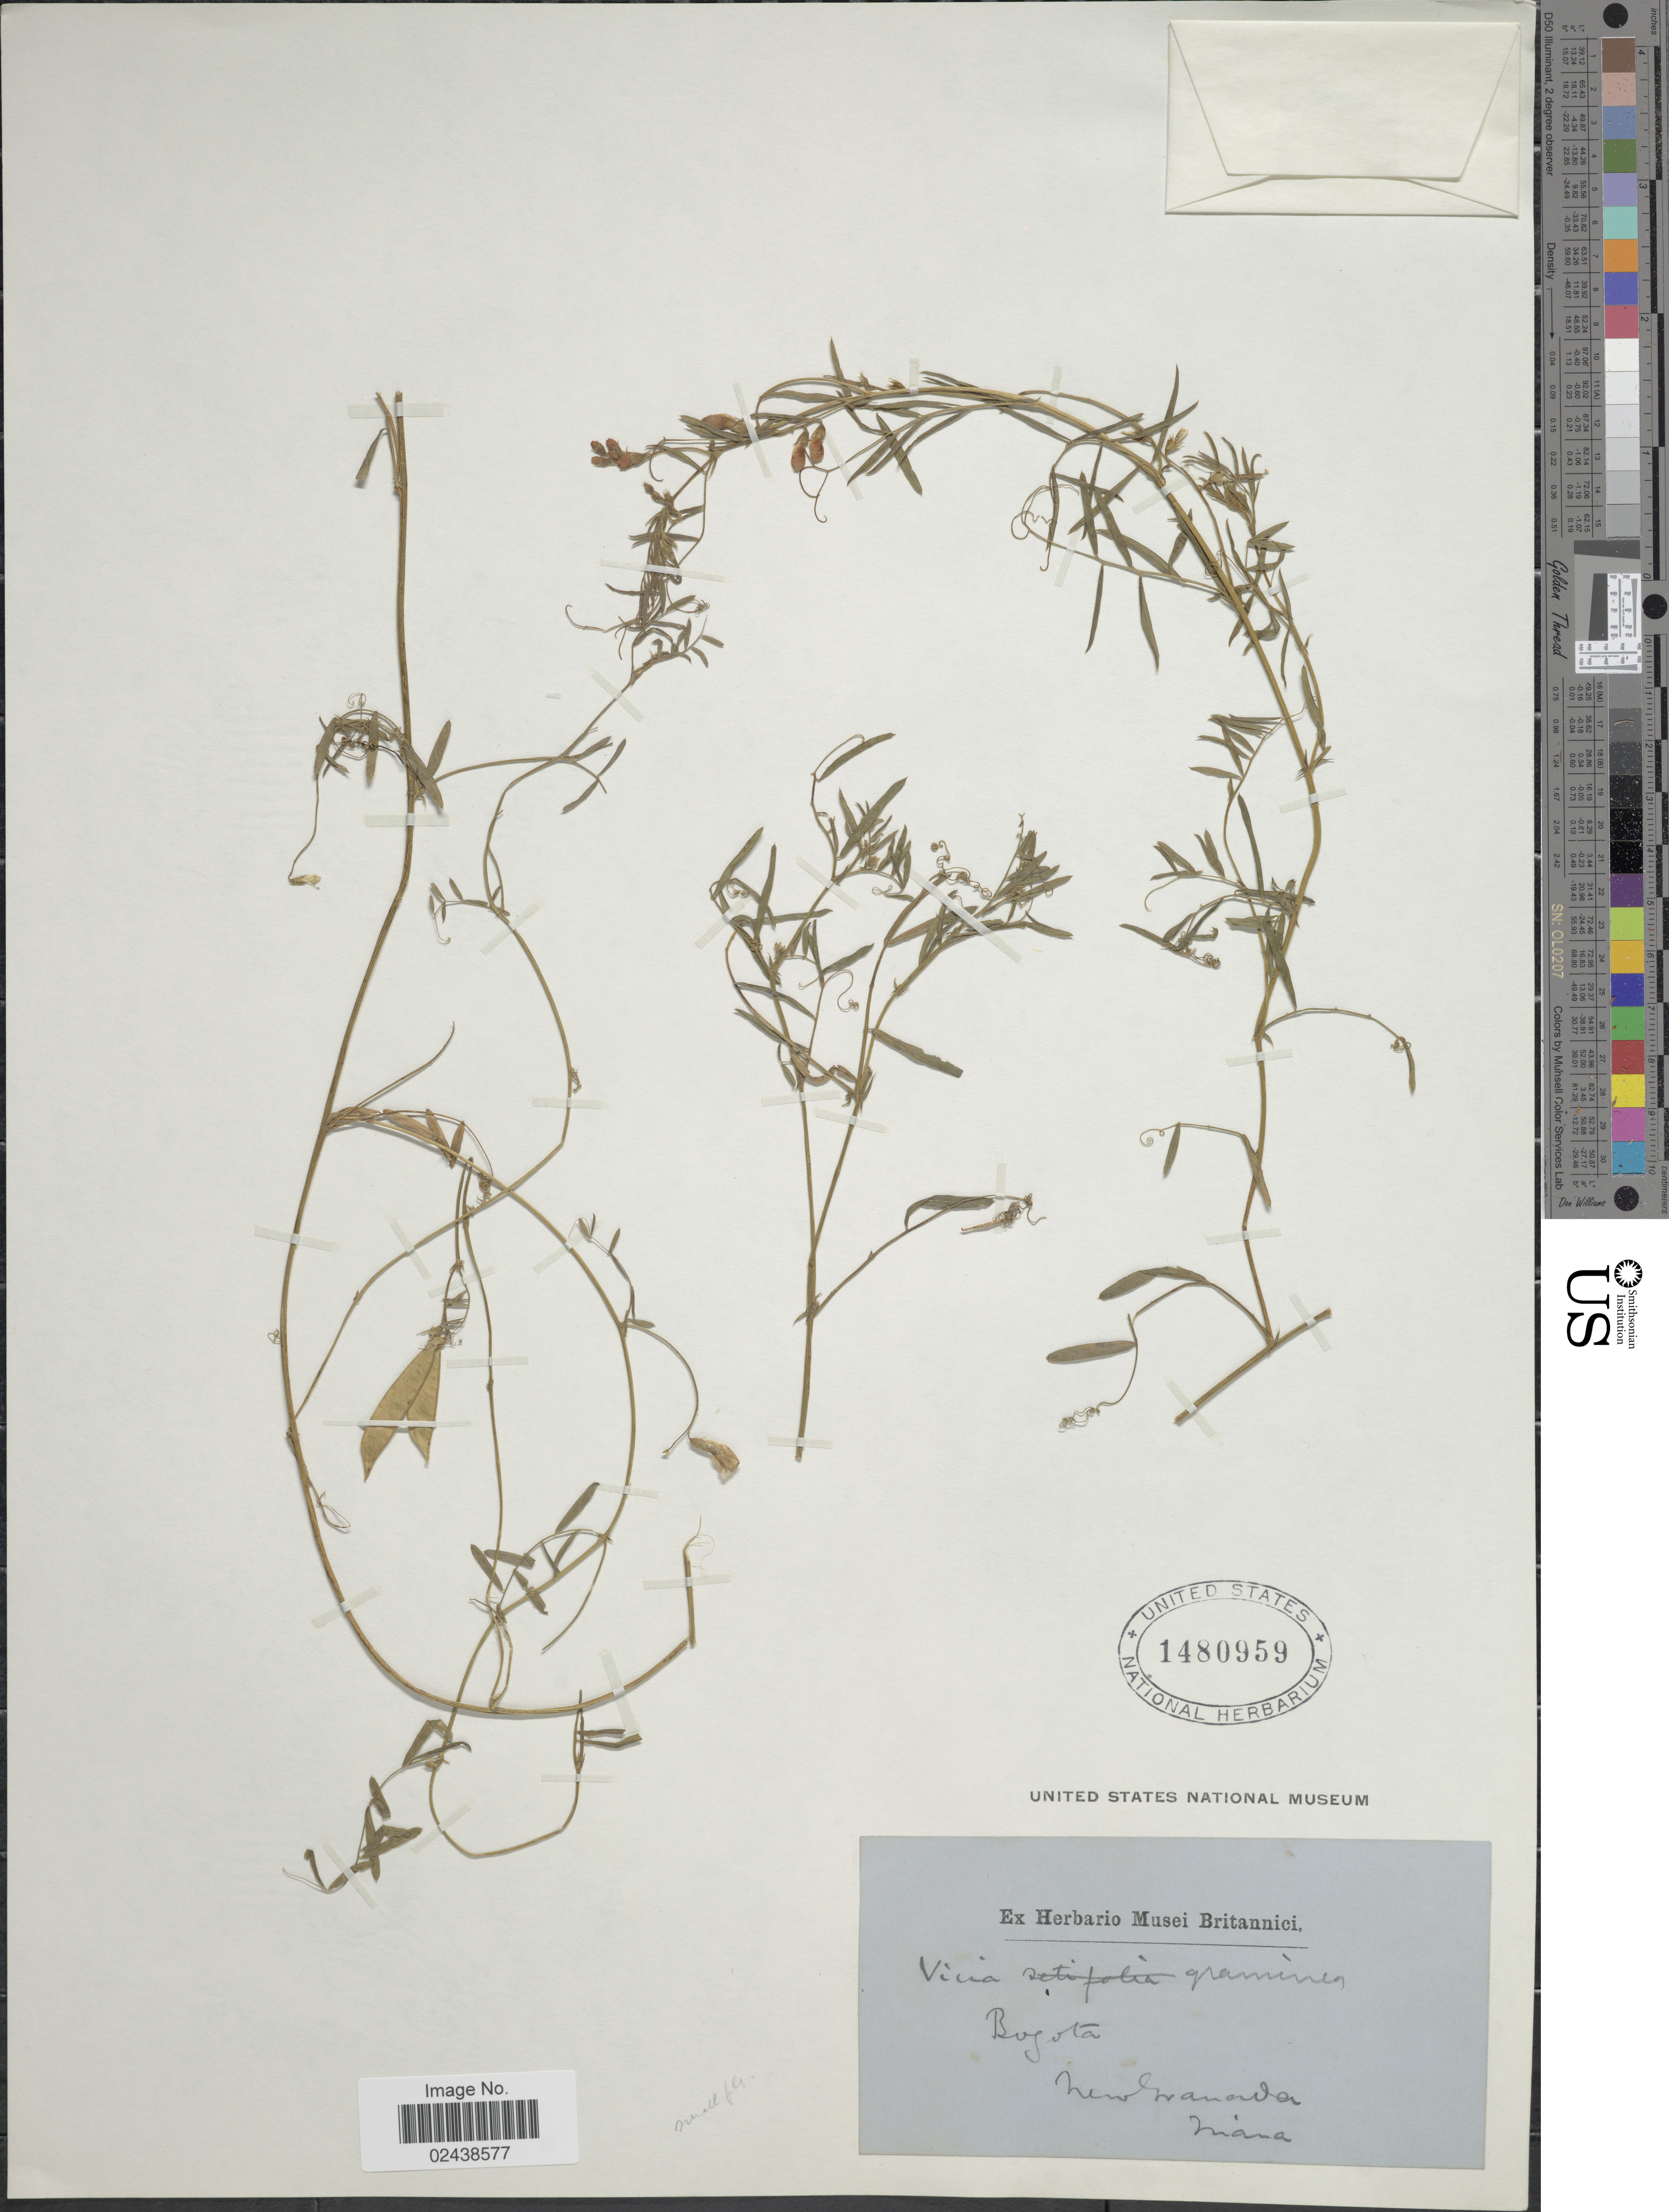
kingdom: Plantae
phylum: Tracheophyta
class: Magnoliopsida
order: Fabales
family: Fabaceae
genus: Vicia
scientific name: Vicia graminea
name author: Sm.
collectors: Triana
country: Colombia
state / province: Bogota D.C.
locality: Bogota. New Granada.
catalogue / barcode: US 1480959